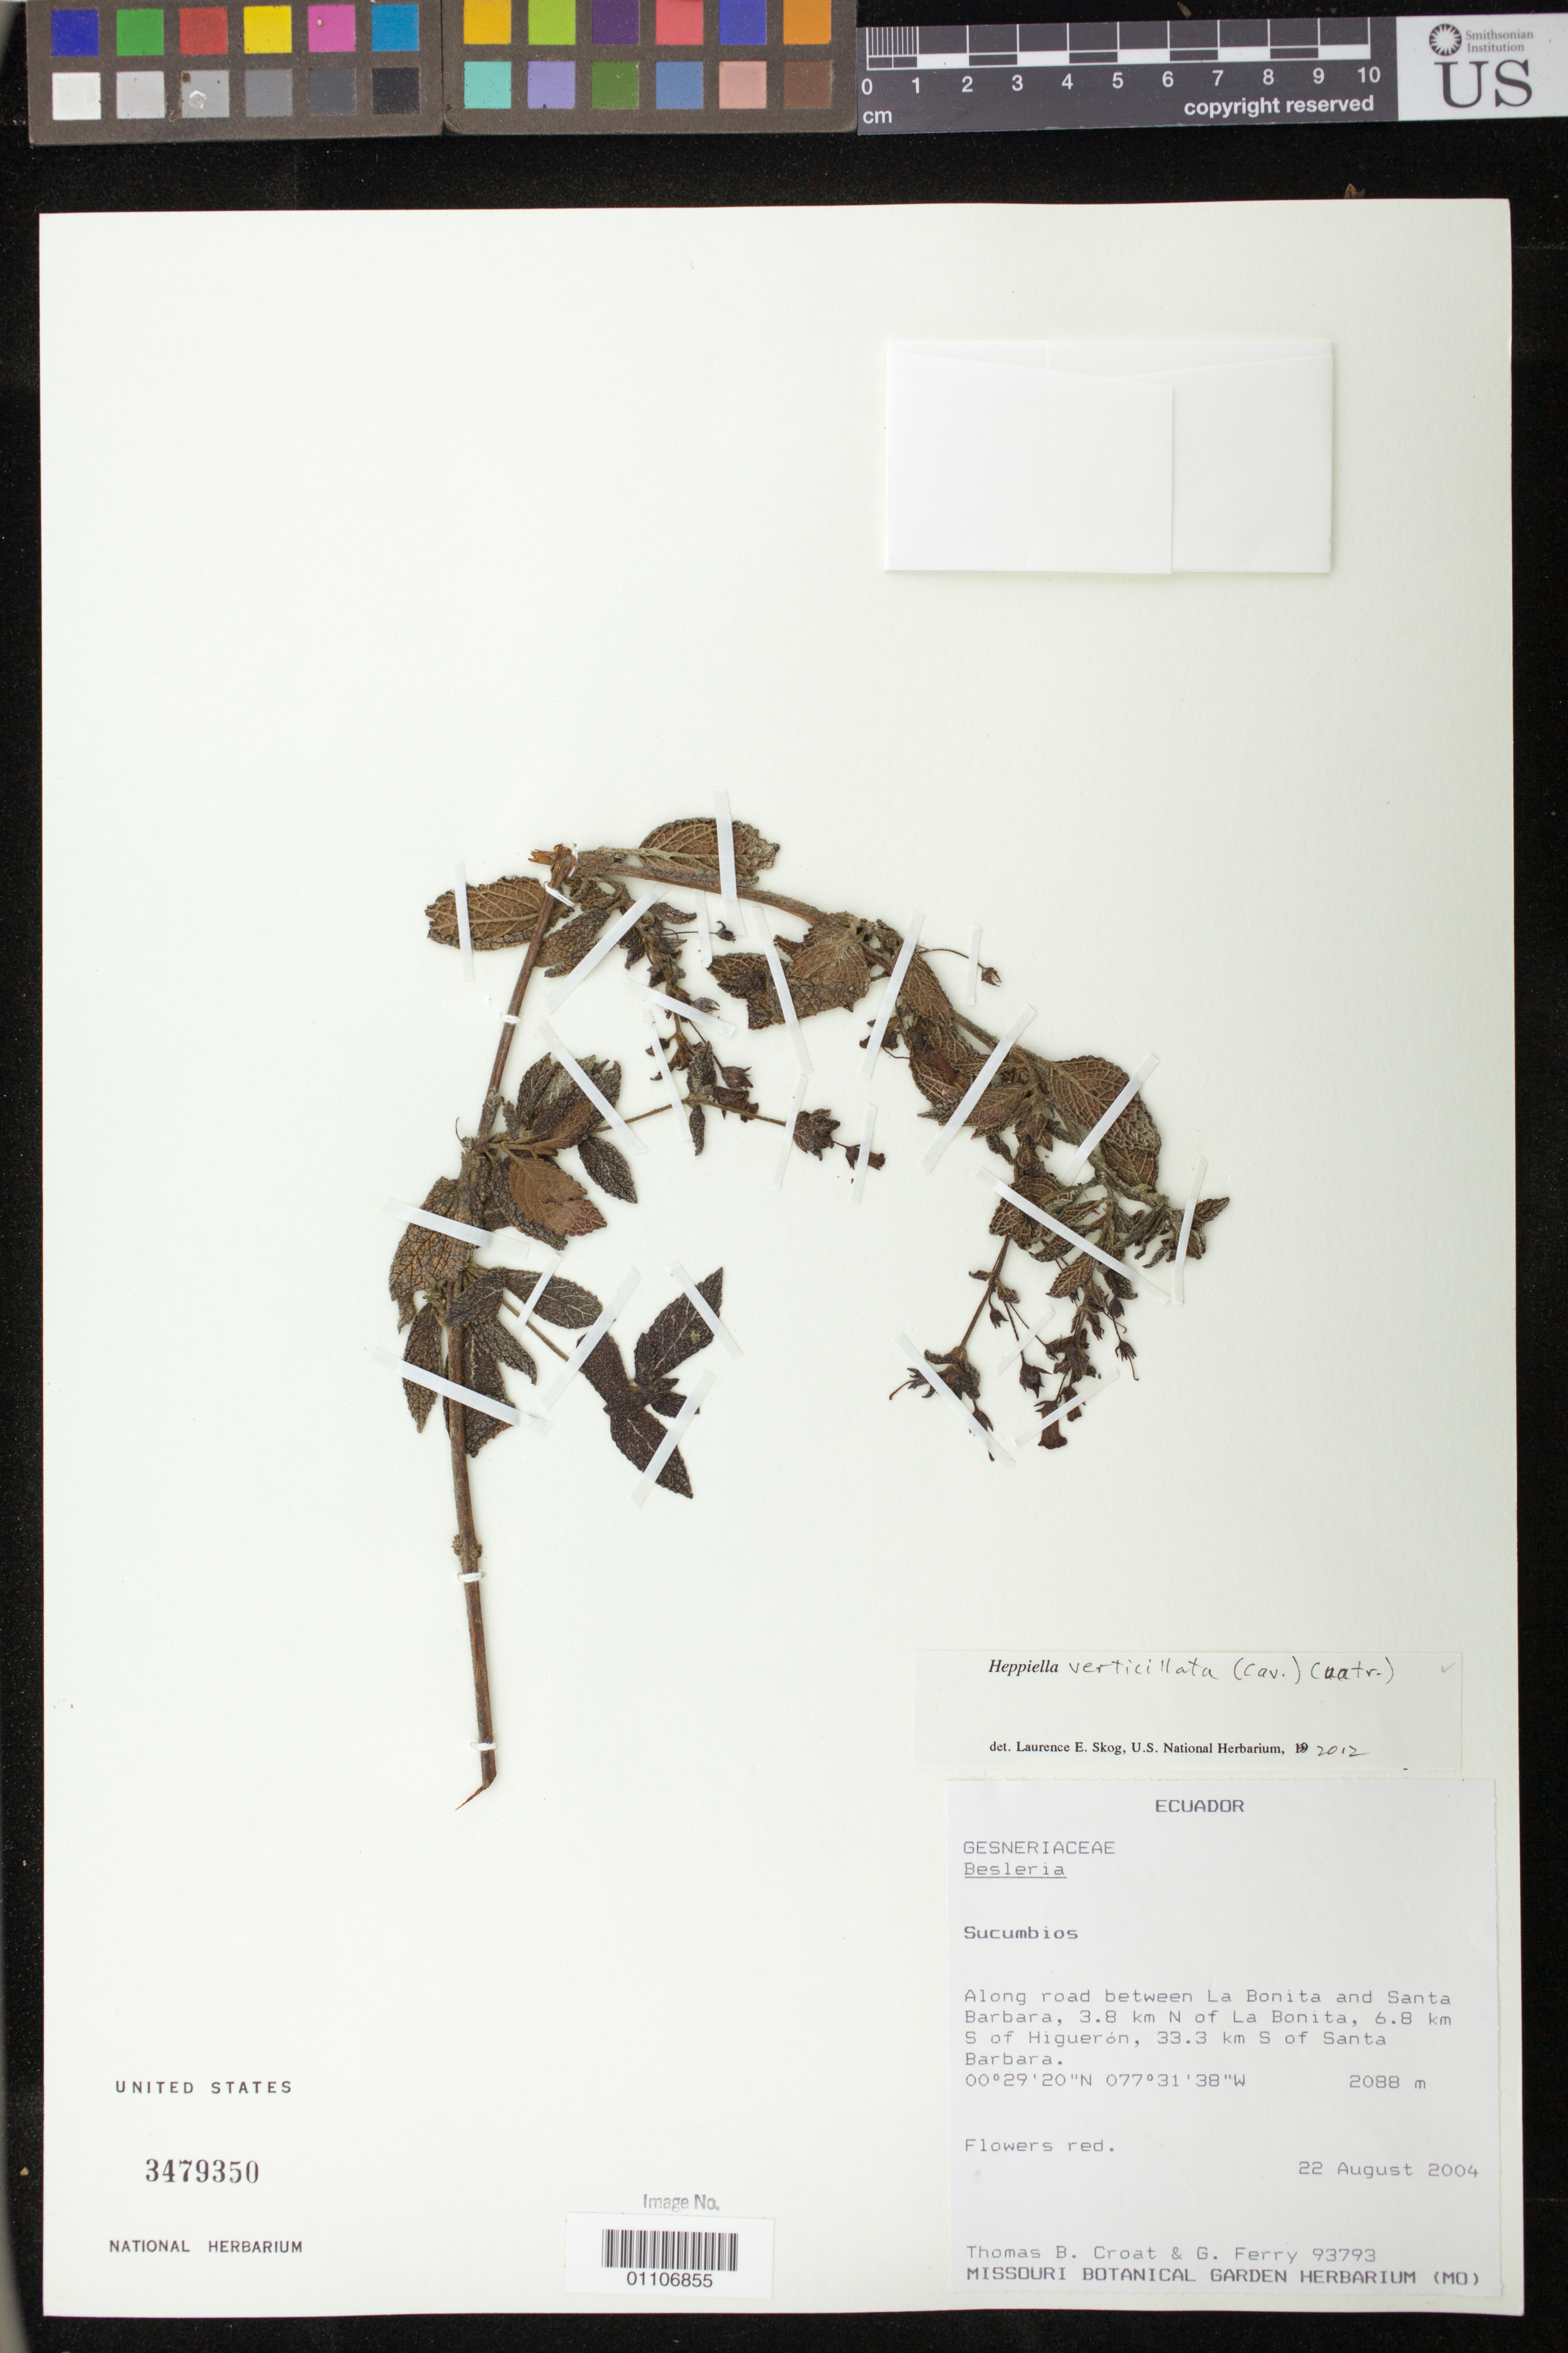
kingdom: Plantae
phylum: Tracheophyta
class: Magnoliopsida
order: Lamiales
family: Gesneriaceae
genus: Heppiella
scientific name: Heppiella verticillata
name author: (Cav.) Cuatrec.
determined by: Skog, Laurence E.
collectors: T. B. Croat & G. Ferry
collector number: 93793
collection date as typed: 22 Aug 2004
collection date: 2004-08-22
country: Ecuador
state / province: Sucumbíos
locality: Along road between La Bonita and Santa Barbara, 3.8 km N of La Bonita, 6.8 km S of Higuerón, 33.3 km S of Santa Barbara.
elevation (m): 2088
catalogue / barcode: US 3479350